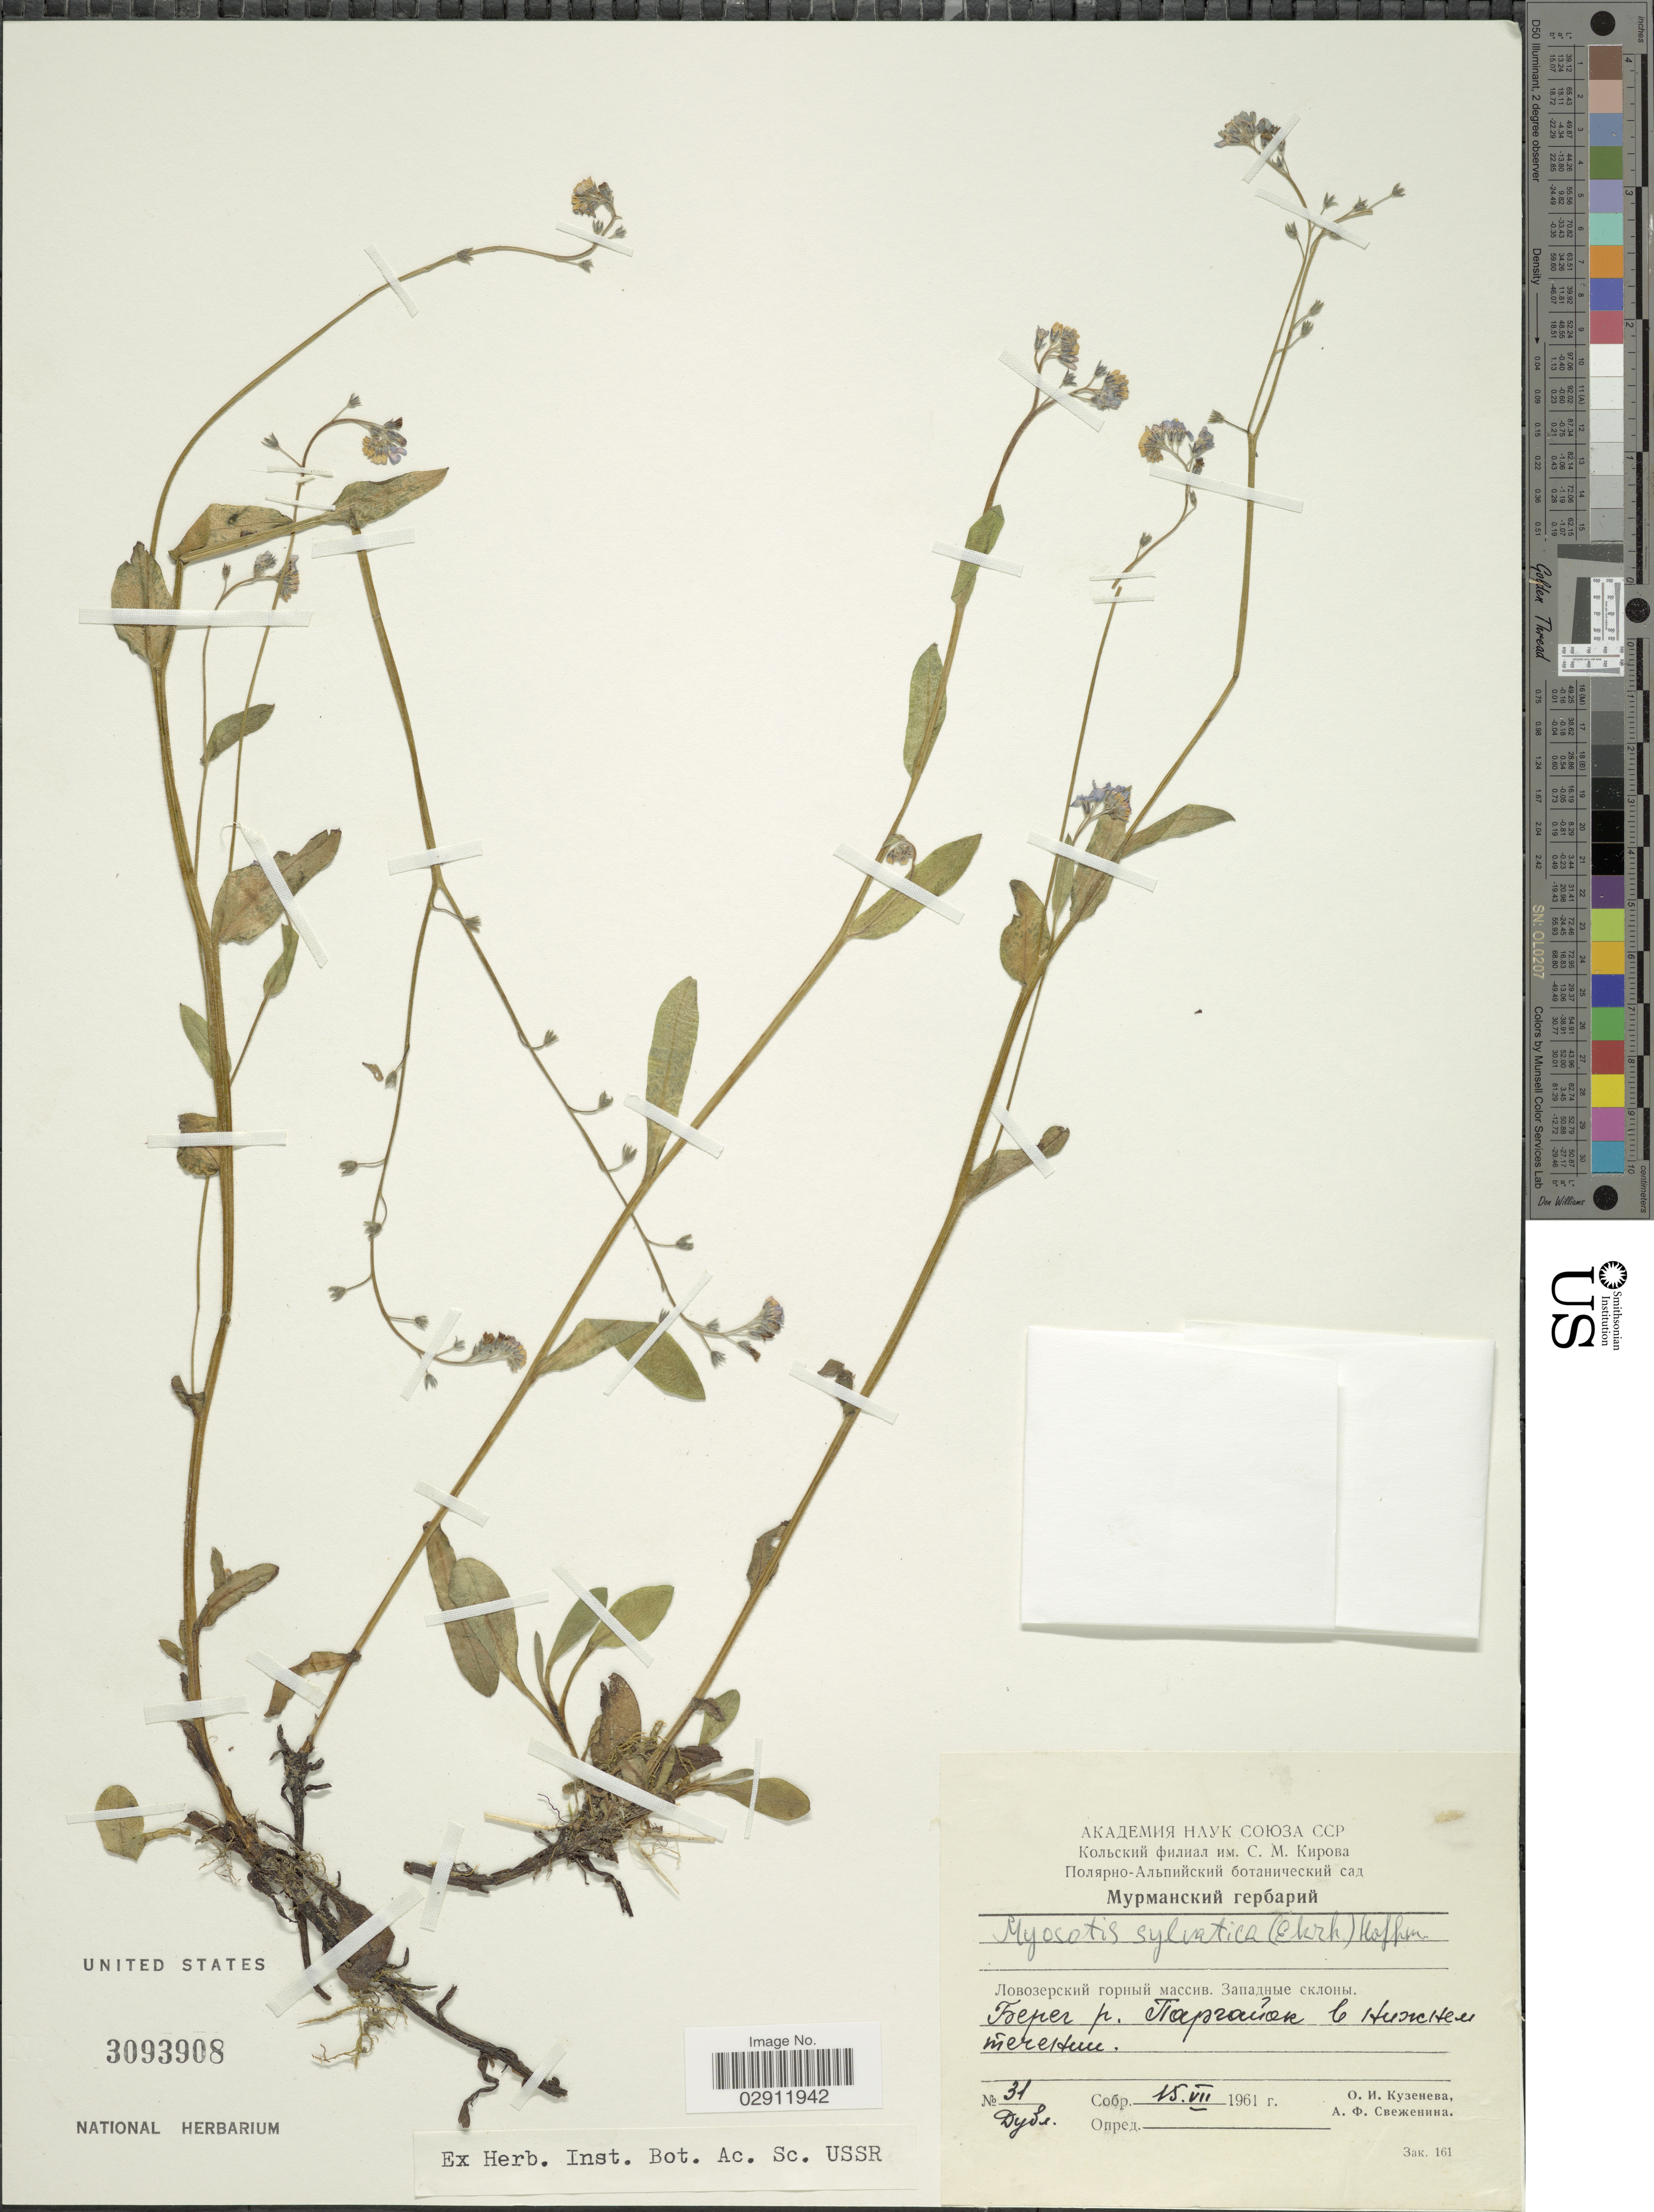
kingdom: Plantae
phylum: Tracheophyta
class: Magnoliopsida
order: Boraginales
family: Boraginaceae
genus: Myosotis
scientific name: Myosotis sylvatica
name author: Ehrh. ex Hoffm.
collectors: O. Kuznetsova & A. Cvezhenina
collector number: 31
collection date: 1961-07-15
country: Russian Federation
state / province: Murmansk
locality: Lavozersk Mountain Range, western slopes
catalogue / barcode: US 3093908